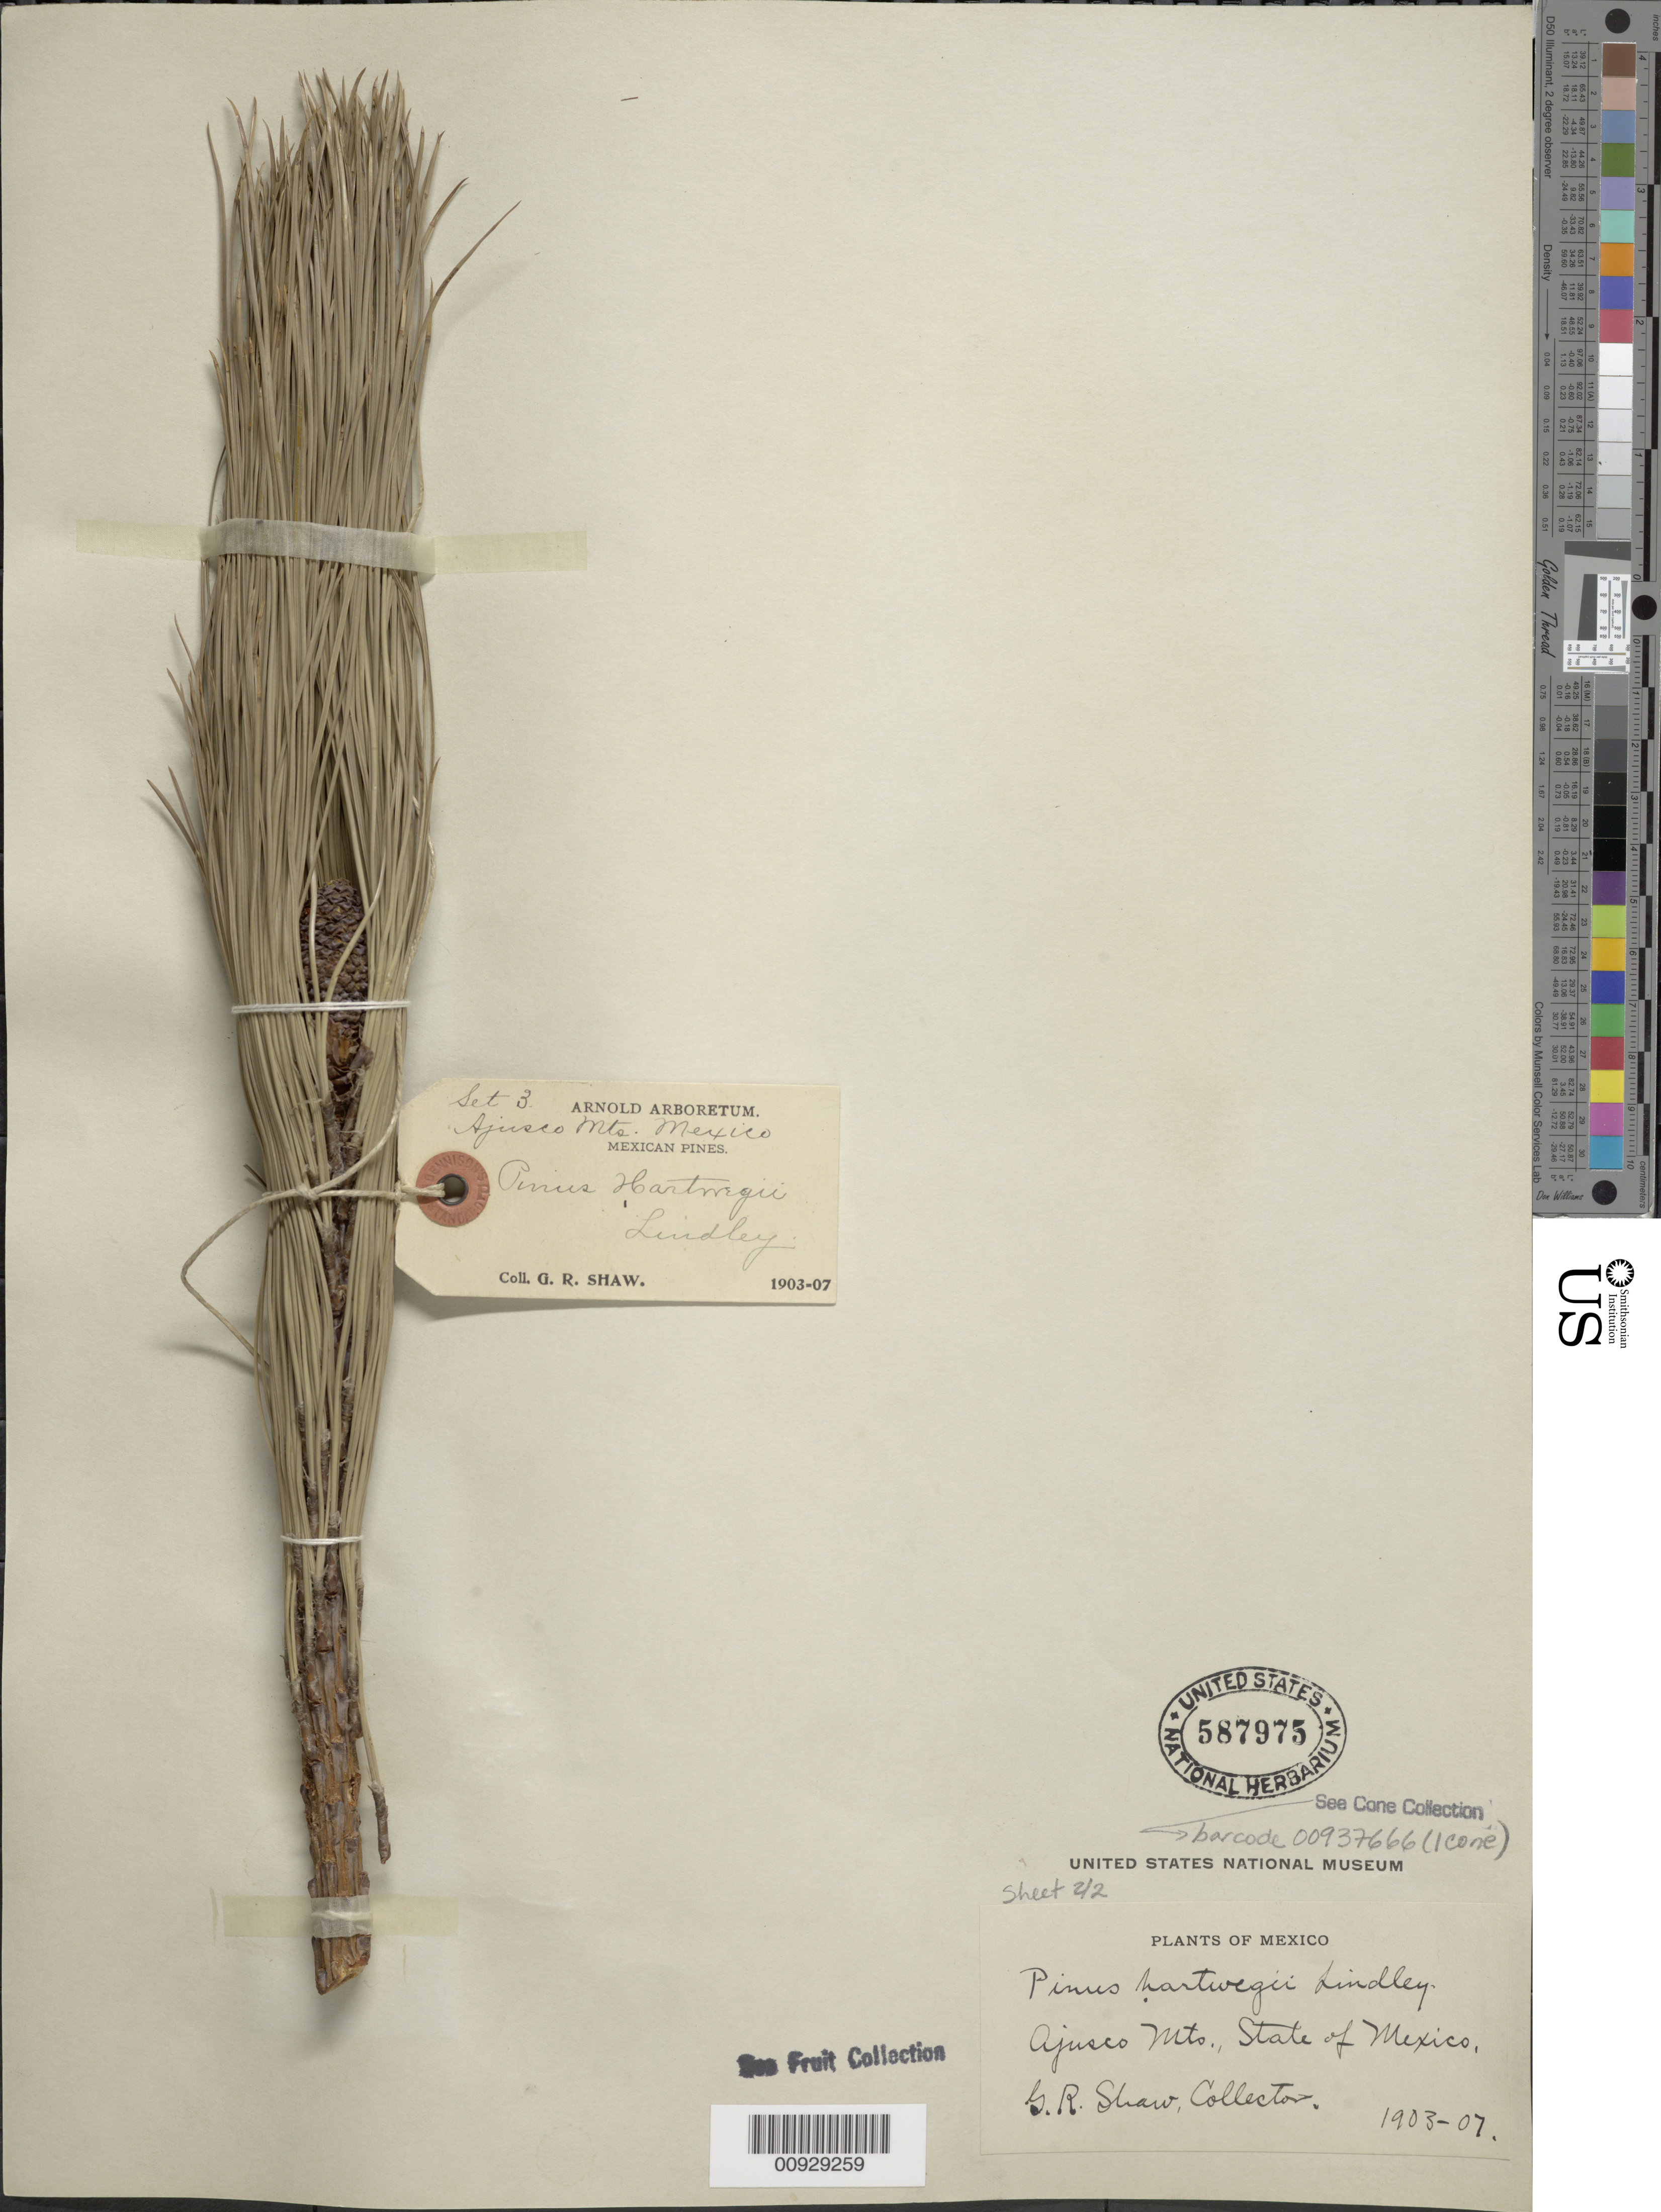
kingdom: Plantae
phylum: Tracheophyta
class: Pinopsida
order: Pinales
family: Pinaceae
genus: Pinus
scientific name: Pinus hartwegii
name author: Lindl.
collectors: G. R. Shaw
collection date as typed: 1903 to -- --- 1907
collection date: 1903/1907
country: Mexico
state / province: México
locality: Ajusco Mts.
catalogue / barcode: US 587975